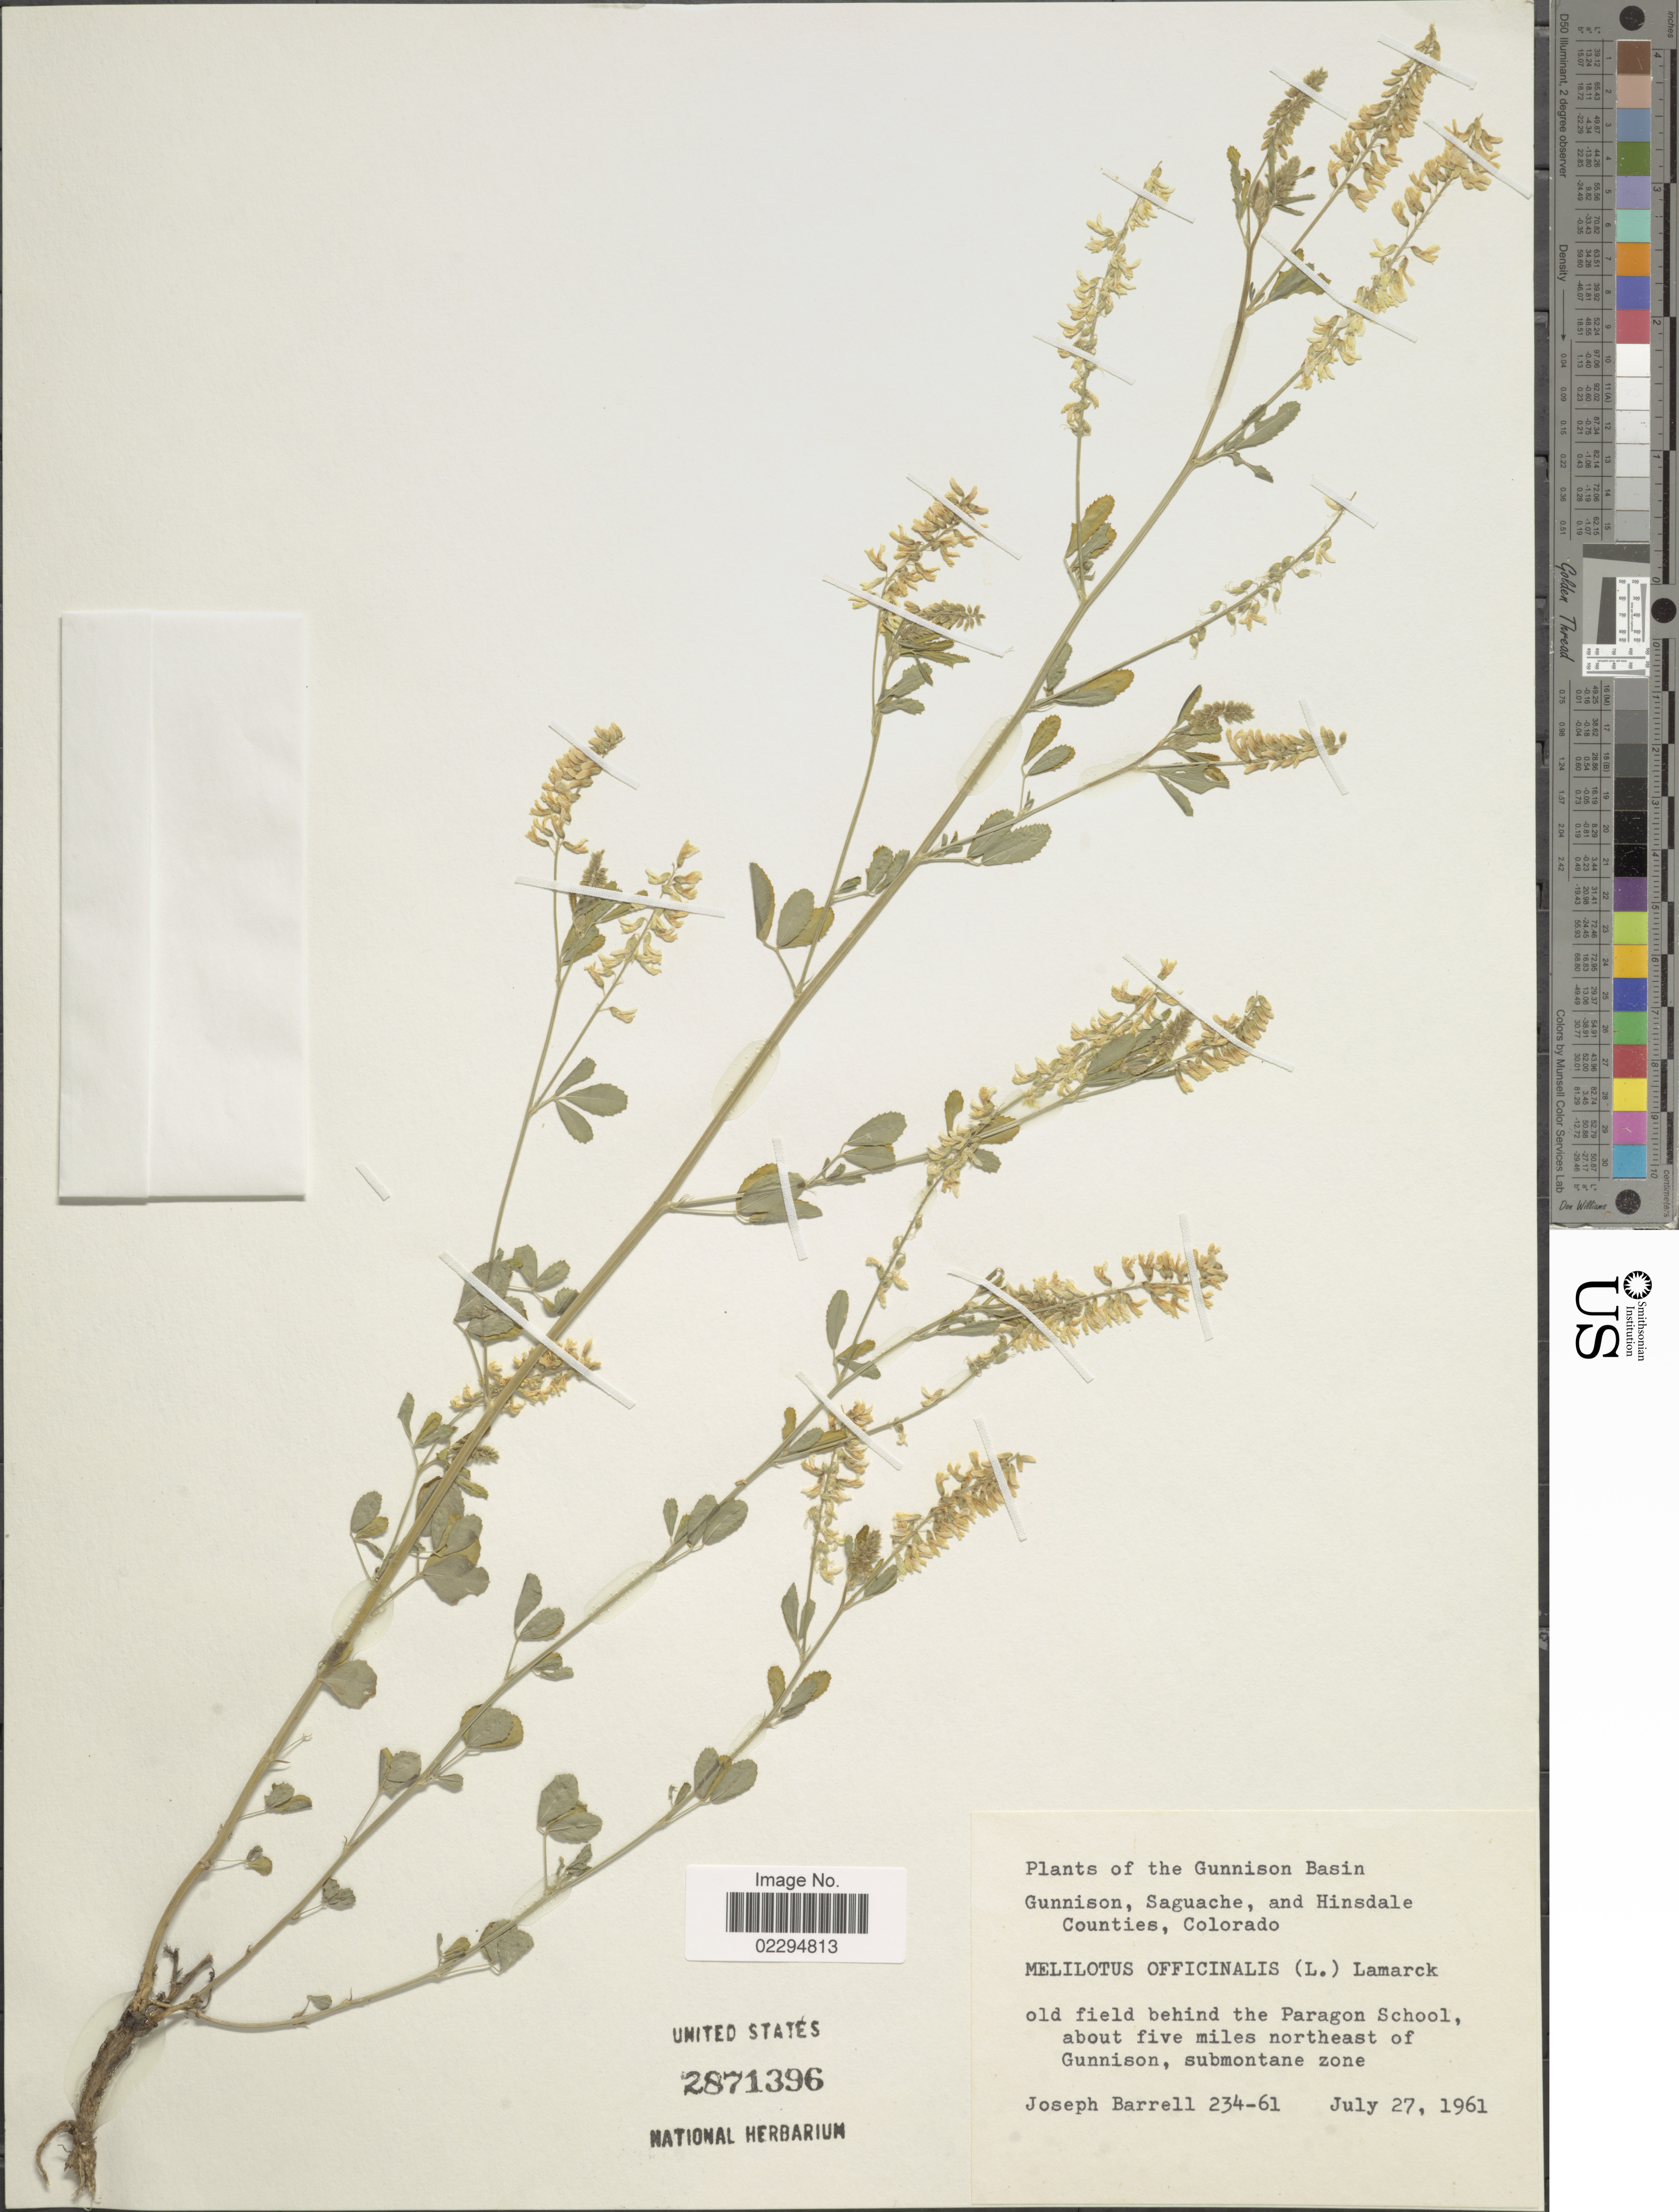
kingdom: Plantae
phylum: Tracheophyta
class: Magnoliopsida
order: Fabales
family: Fabaceae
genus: Melilotus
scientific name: Melilotus officinalis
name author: (L.) Lam.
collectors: J. Barrell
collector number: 234-61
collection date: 1961-07-27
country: United States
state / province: Colorado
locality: The Gunnison Basin Gunnison, Saguache, and Hinsdale Counties, old field behind the Paragon School, about five miles northeast of Gunnison, submontane zone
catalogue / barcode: US 2871396